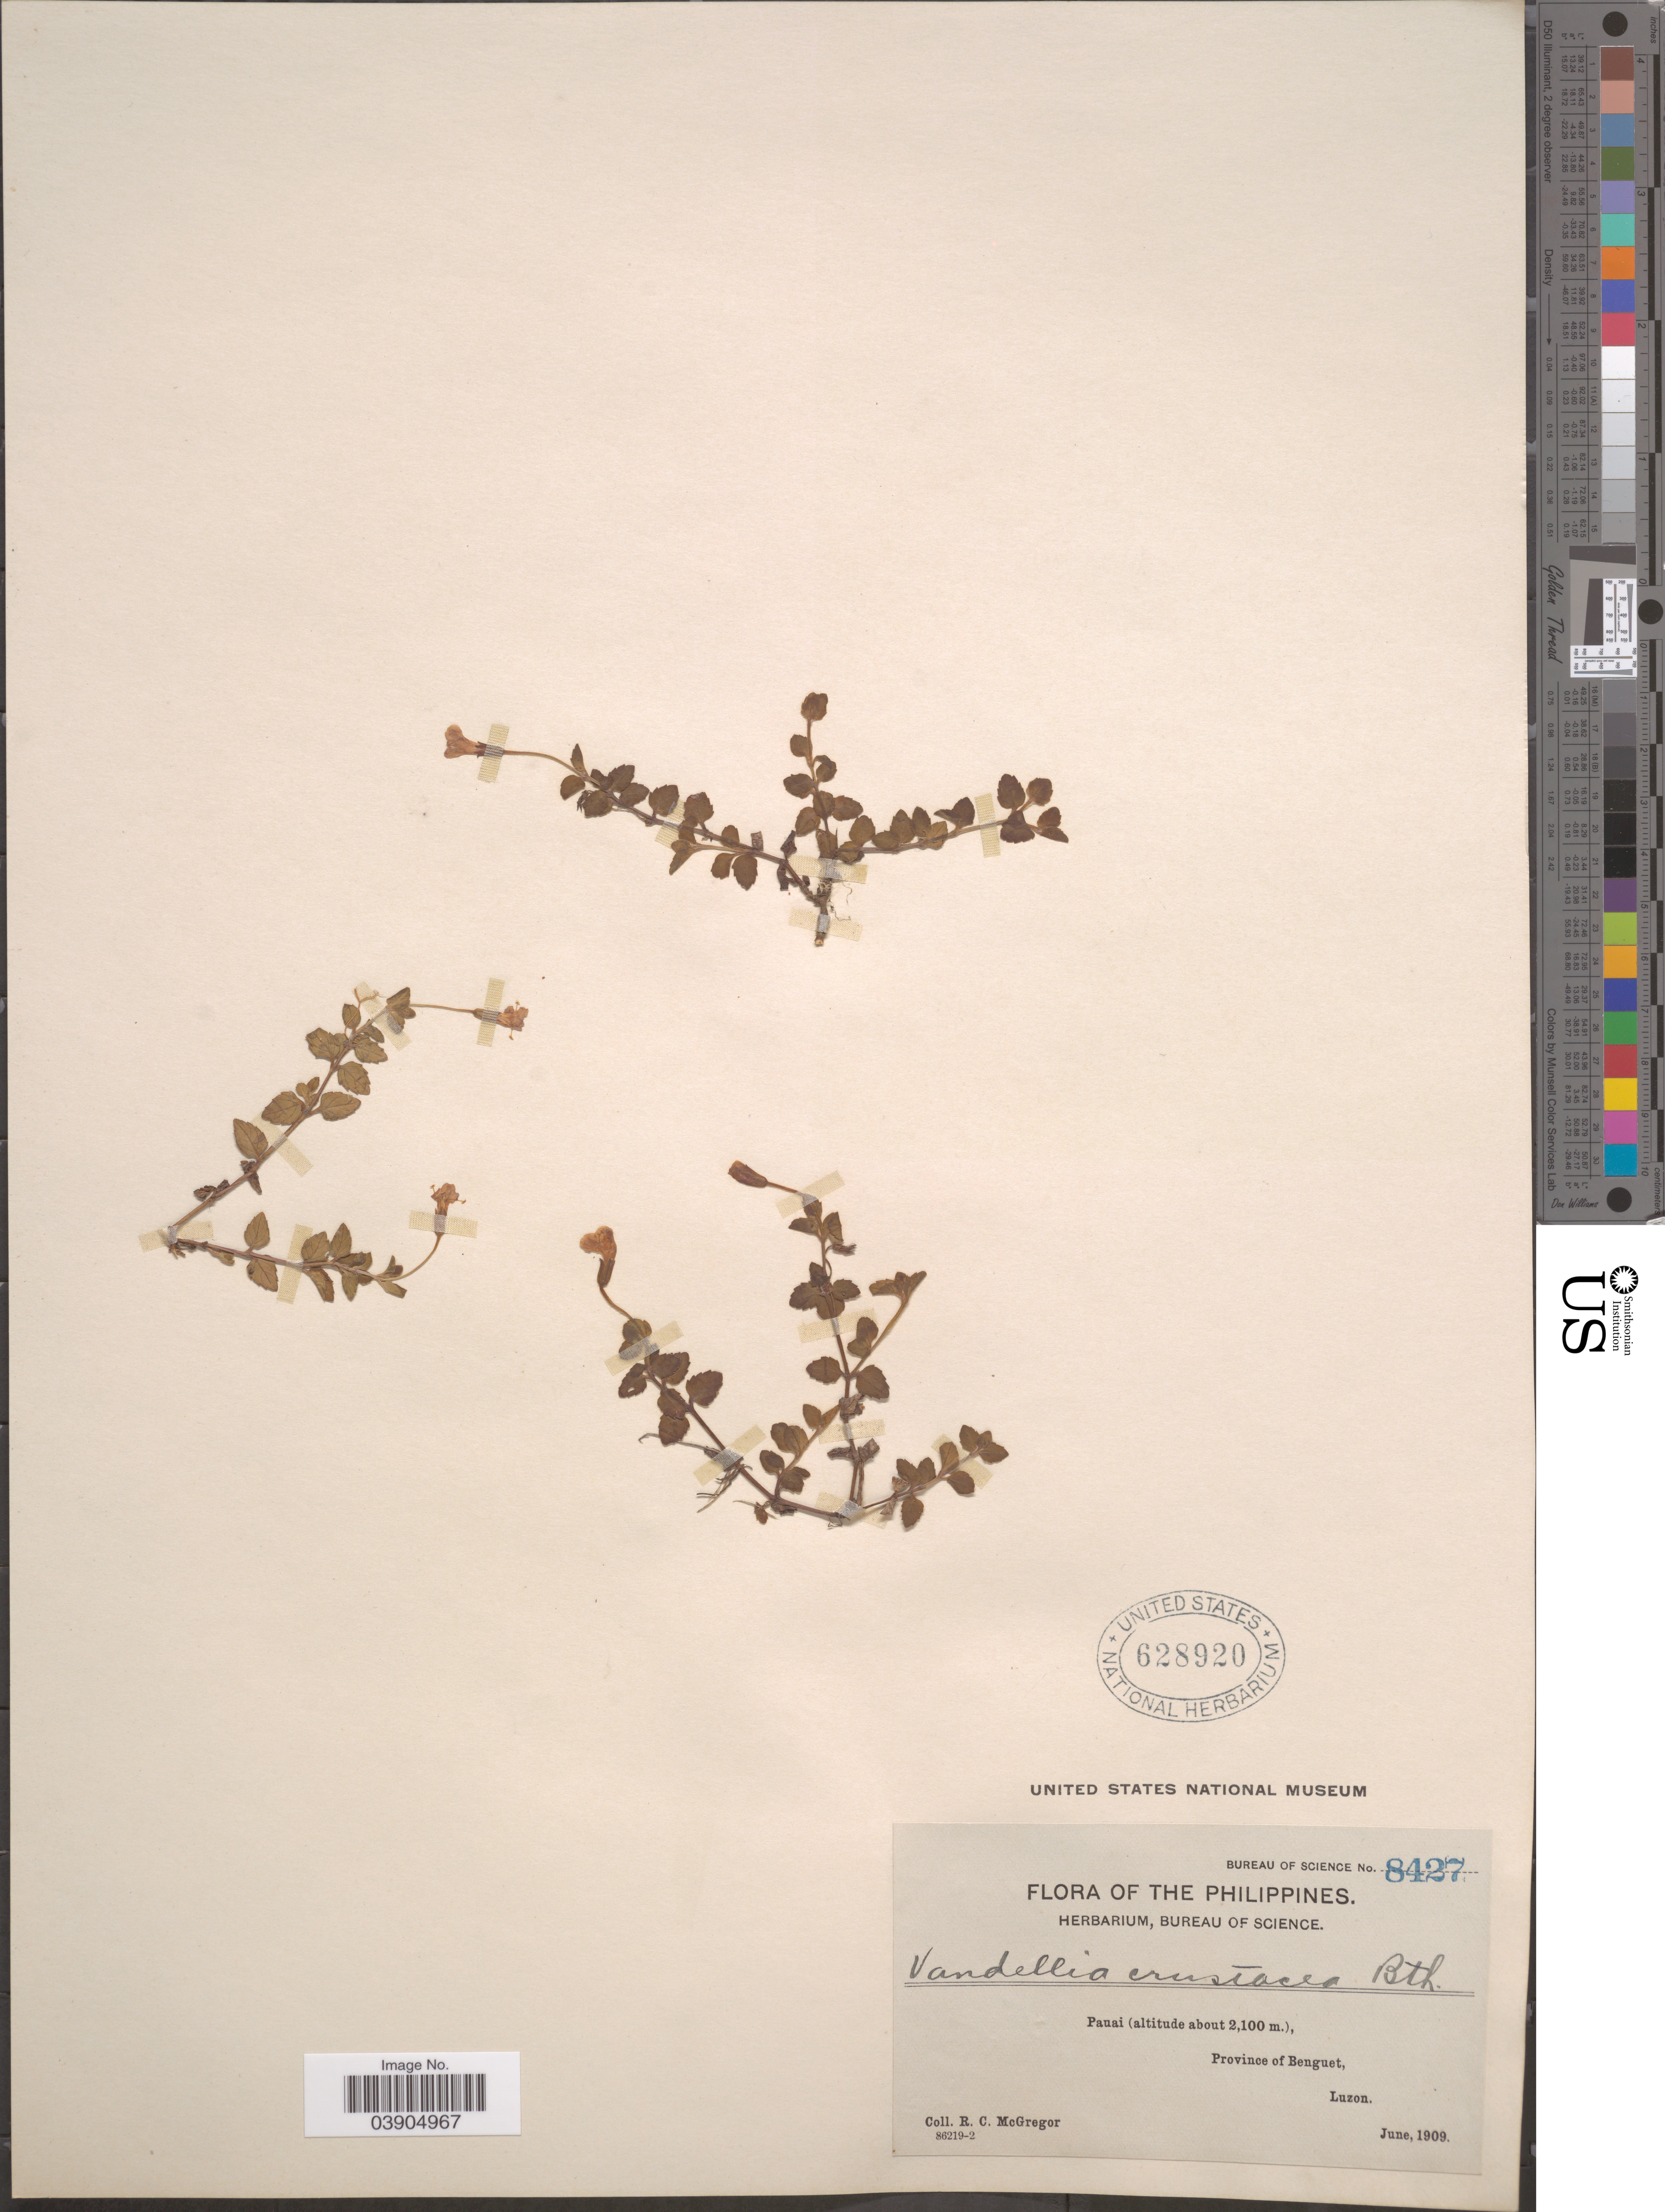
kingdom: Plantae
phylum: Tracheophyta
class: Magnoliopsida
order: Lamiales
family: Linderniaceae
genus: Lindernia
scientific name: Lindernia crustacea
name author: (L.) F. Muell.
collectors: R. C. McGregor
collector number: Bureau of Science 8427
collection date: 1909-06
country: Philippines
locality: Pauai, Province of Benguet, Luzon.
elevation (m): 2100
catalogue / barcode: US 628920